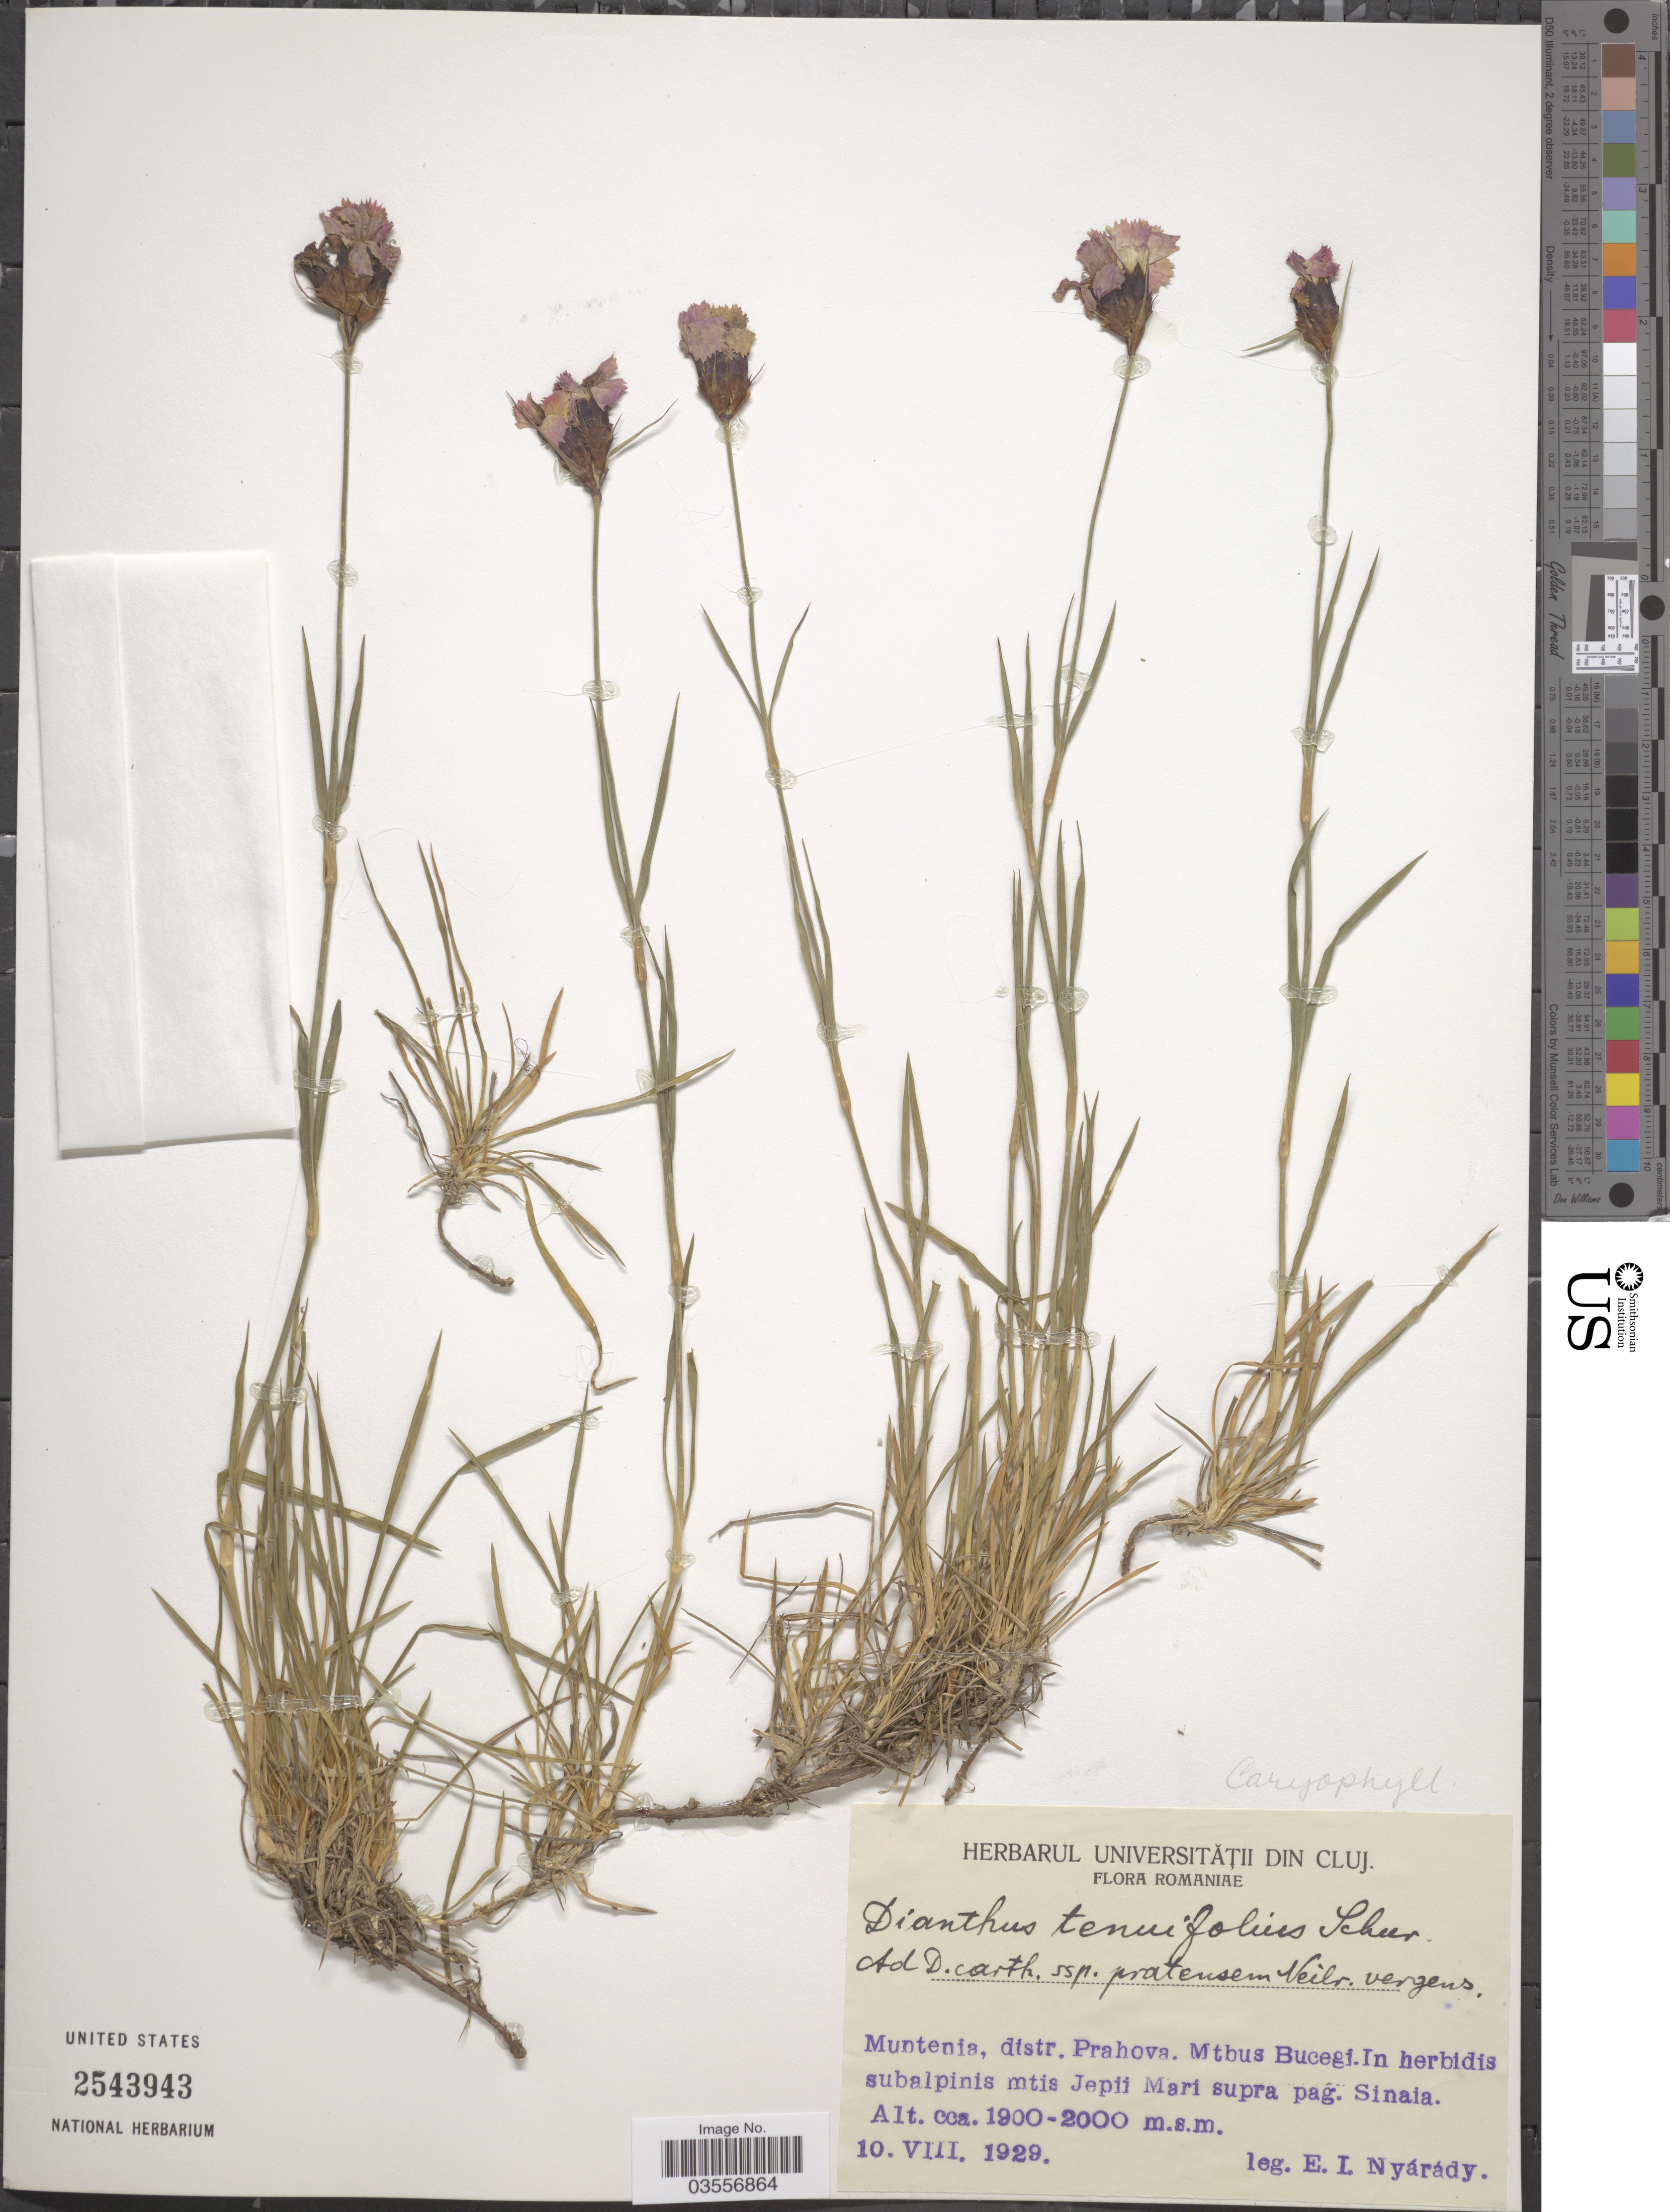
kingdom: Plantae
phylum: Tracheophyta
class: Magnoliopsida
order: Caryophyllales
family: Caryophyllaceae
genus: Dianthus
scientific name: Dianthus tenuifolius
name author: Schur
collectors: E. Nyárády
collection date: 1929-08-10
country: Romania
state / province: Prahova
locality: Muntenia, distr. Prahova. Mtbus Bucegi. In herbidis subalpinis mtis Jepii Mari supra pag. Sinaia.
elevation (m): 1900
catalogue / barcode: US 2543943